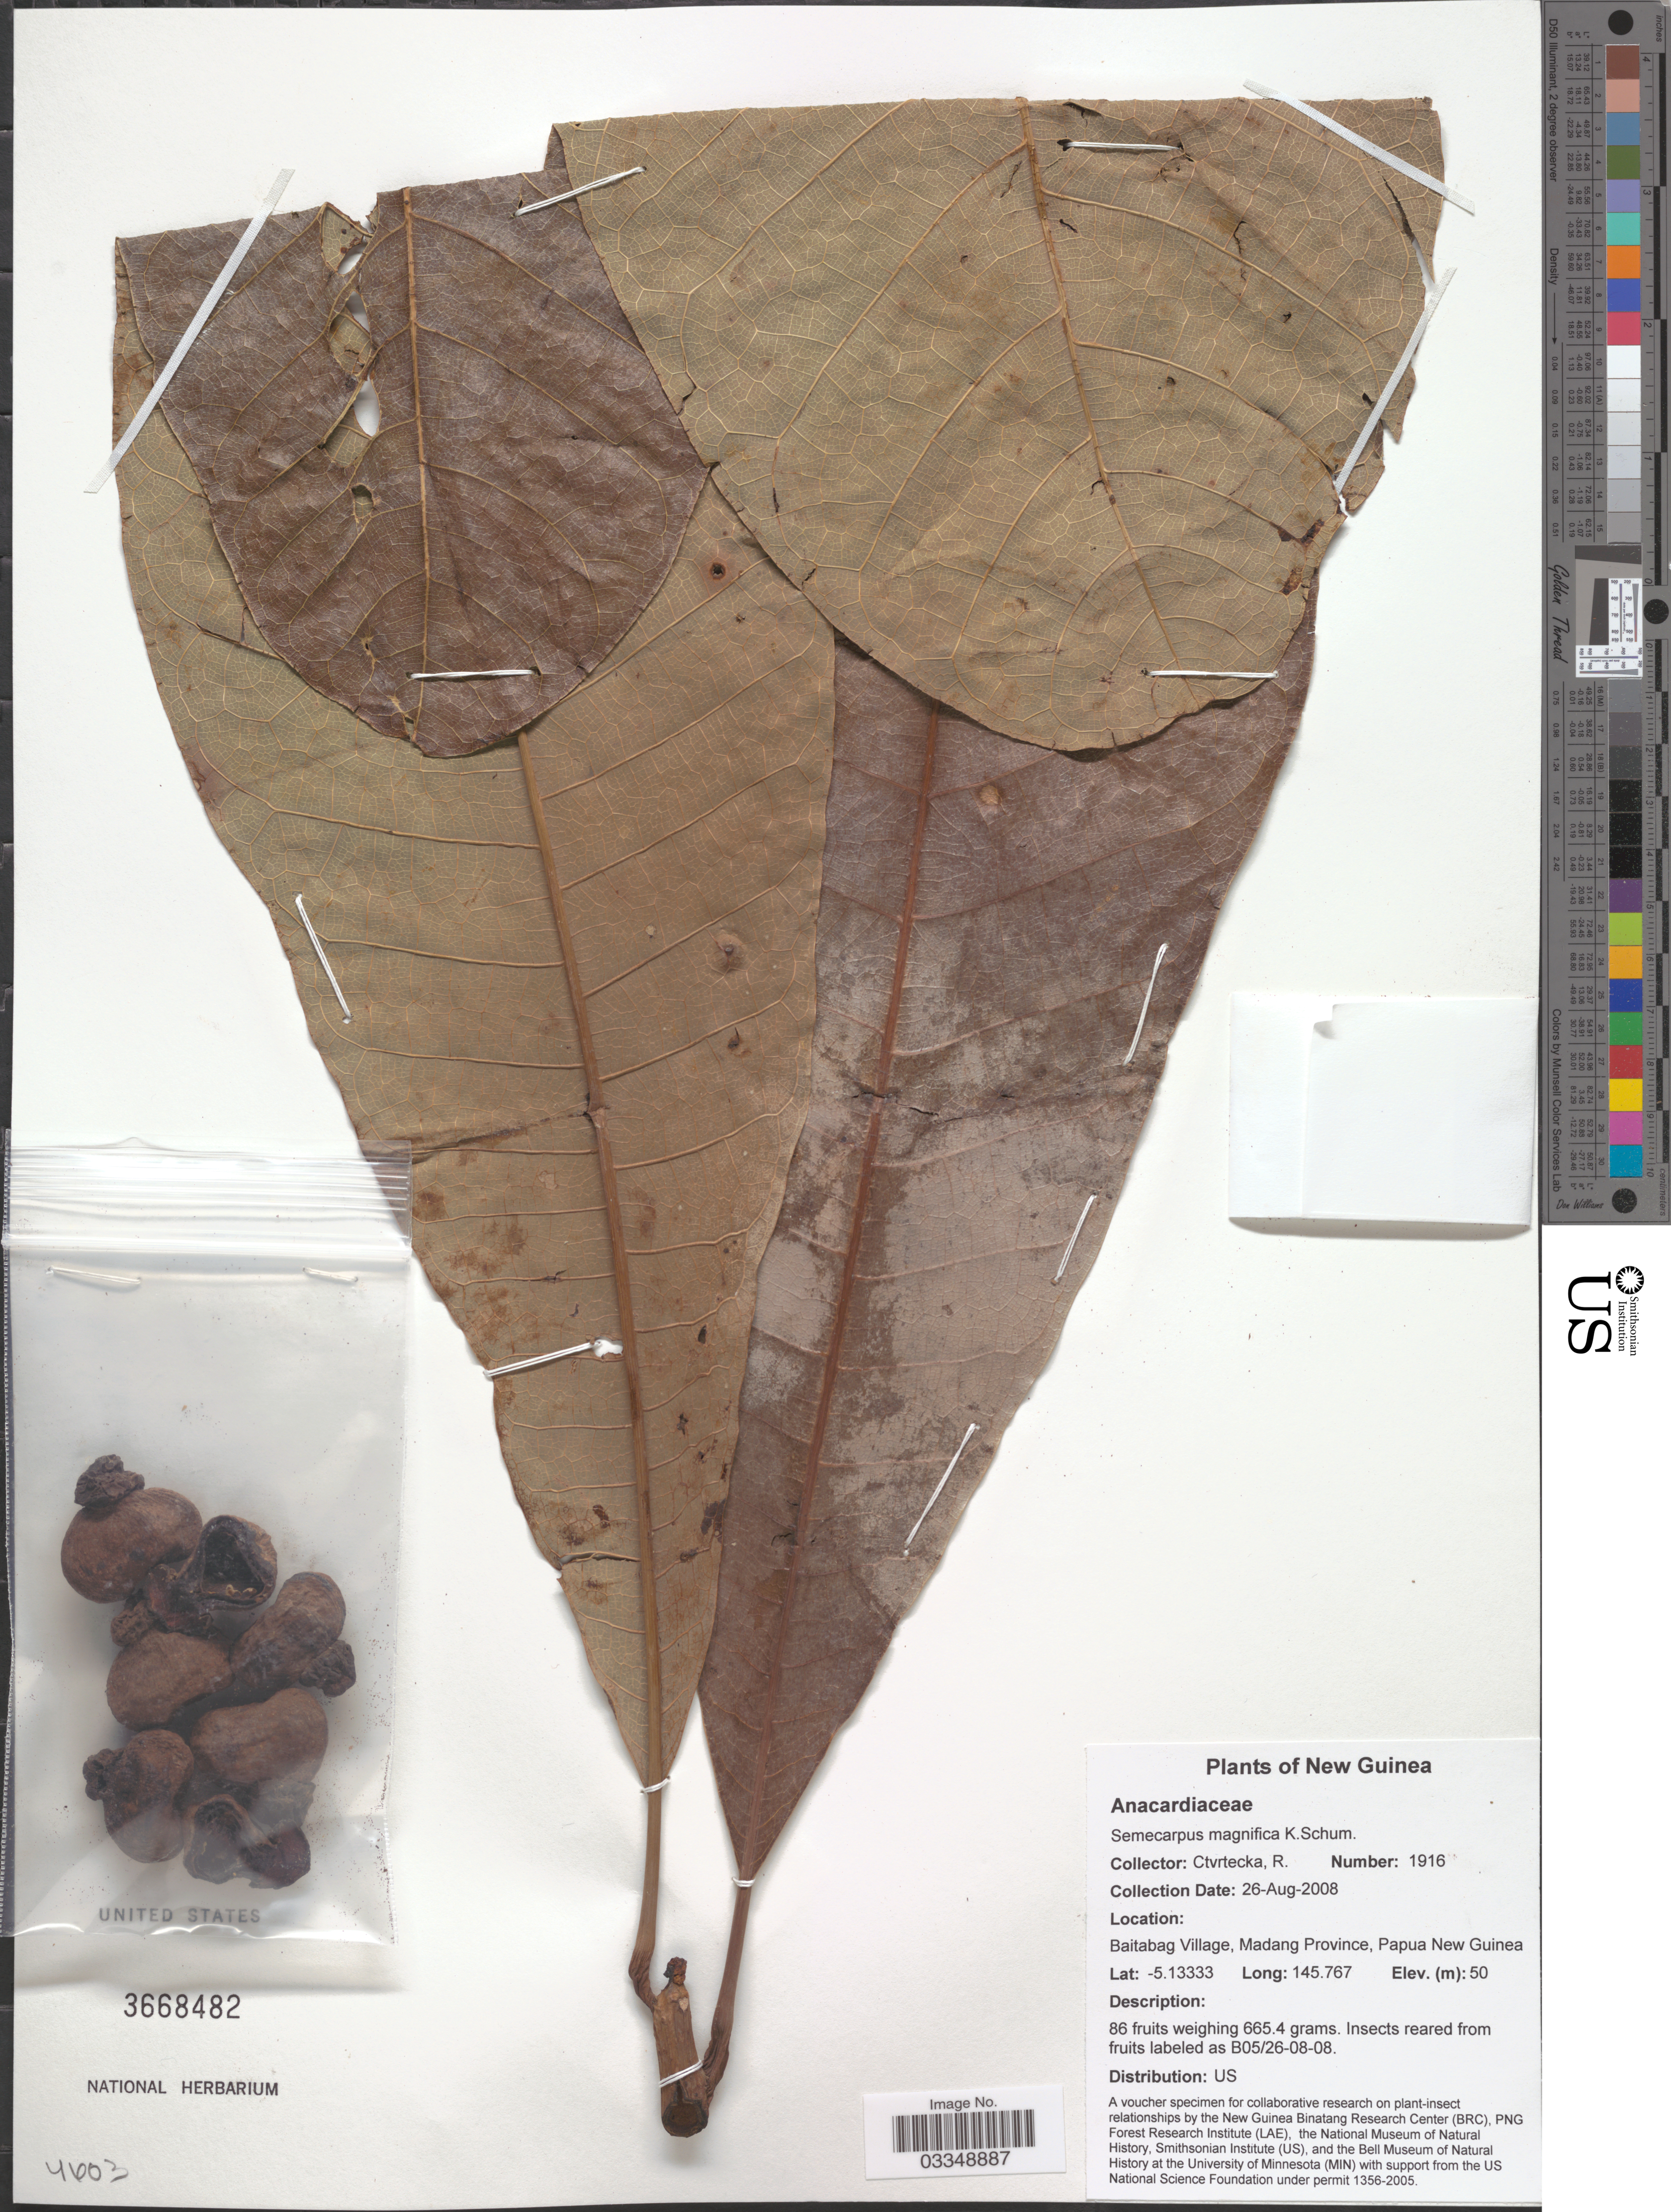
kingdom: Plantae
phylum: Tracheophyta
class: Magnoliopsida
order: Sapindales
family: Anacardiaceae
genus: Semecarpus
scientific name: Semecarpus magnificus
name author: K. Schum.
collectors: R. Ctvrtecka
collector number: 1916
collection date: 2008-08-26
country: Papua New Guinea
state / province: Madang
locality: New Guinea. Baitabag Village.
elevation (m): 50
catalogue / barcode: US 3668482